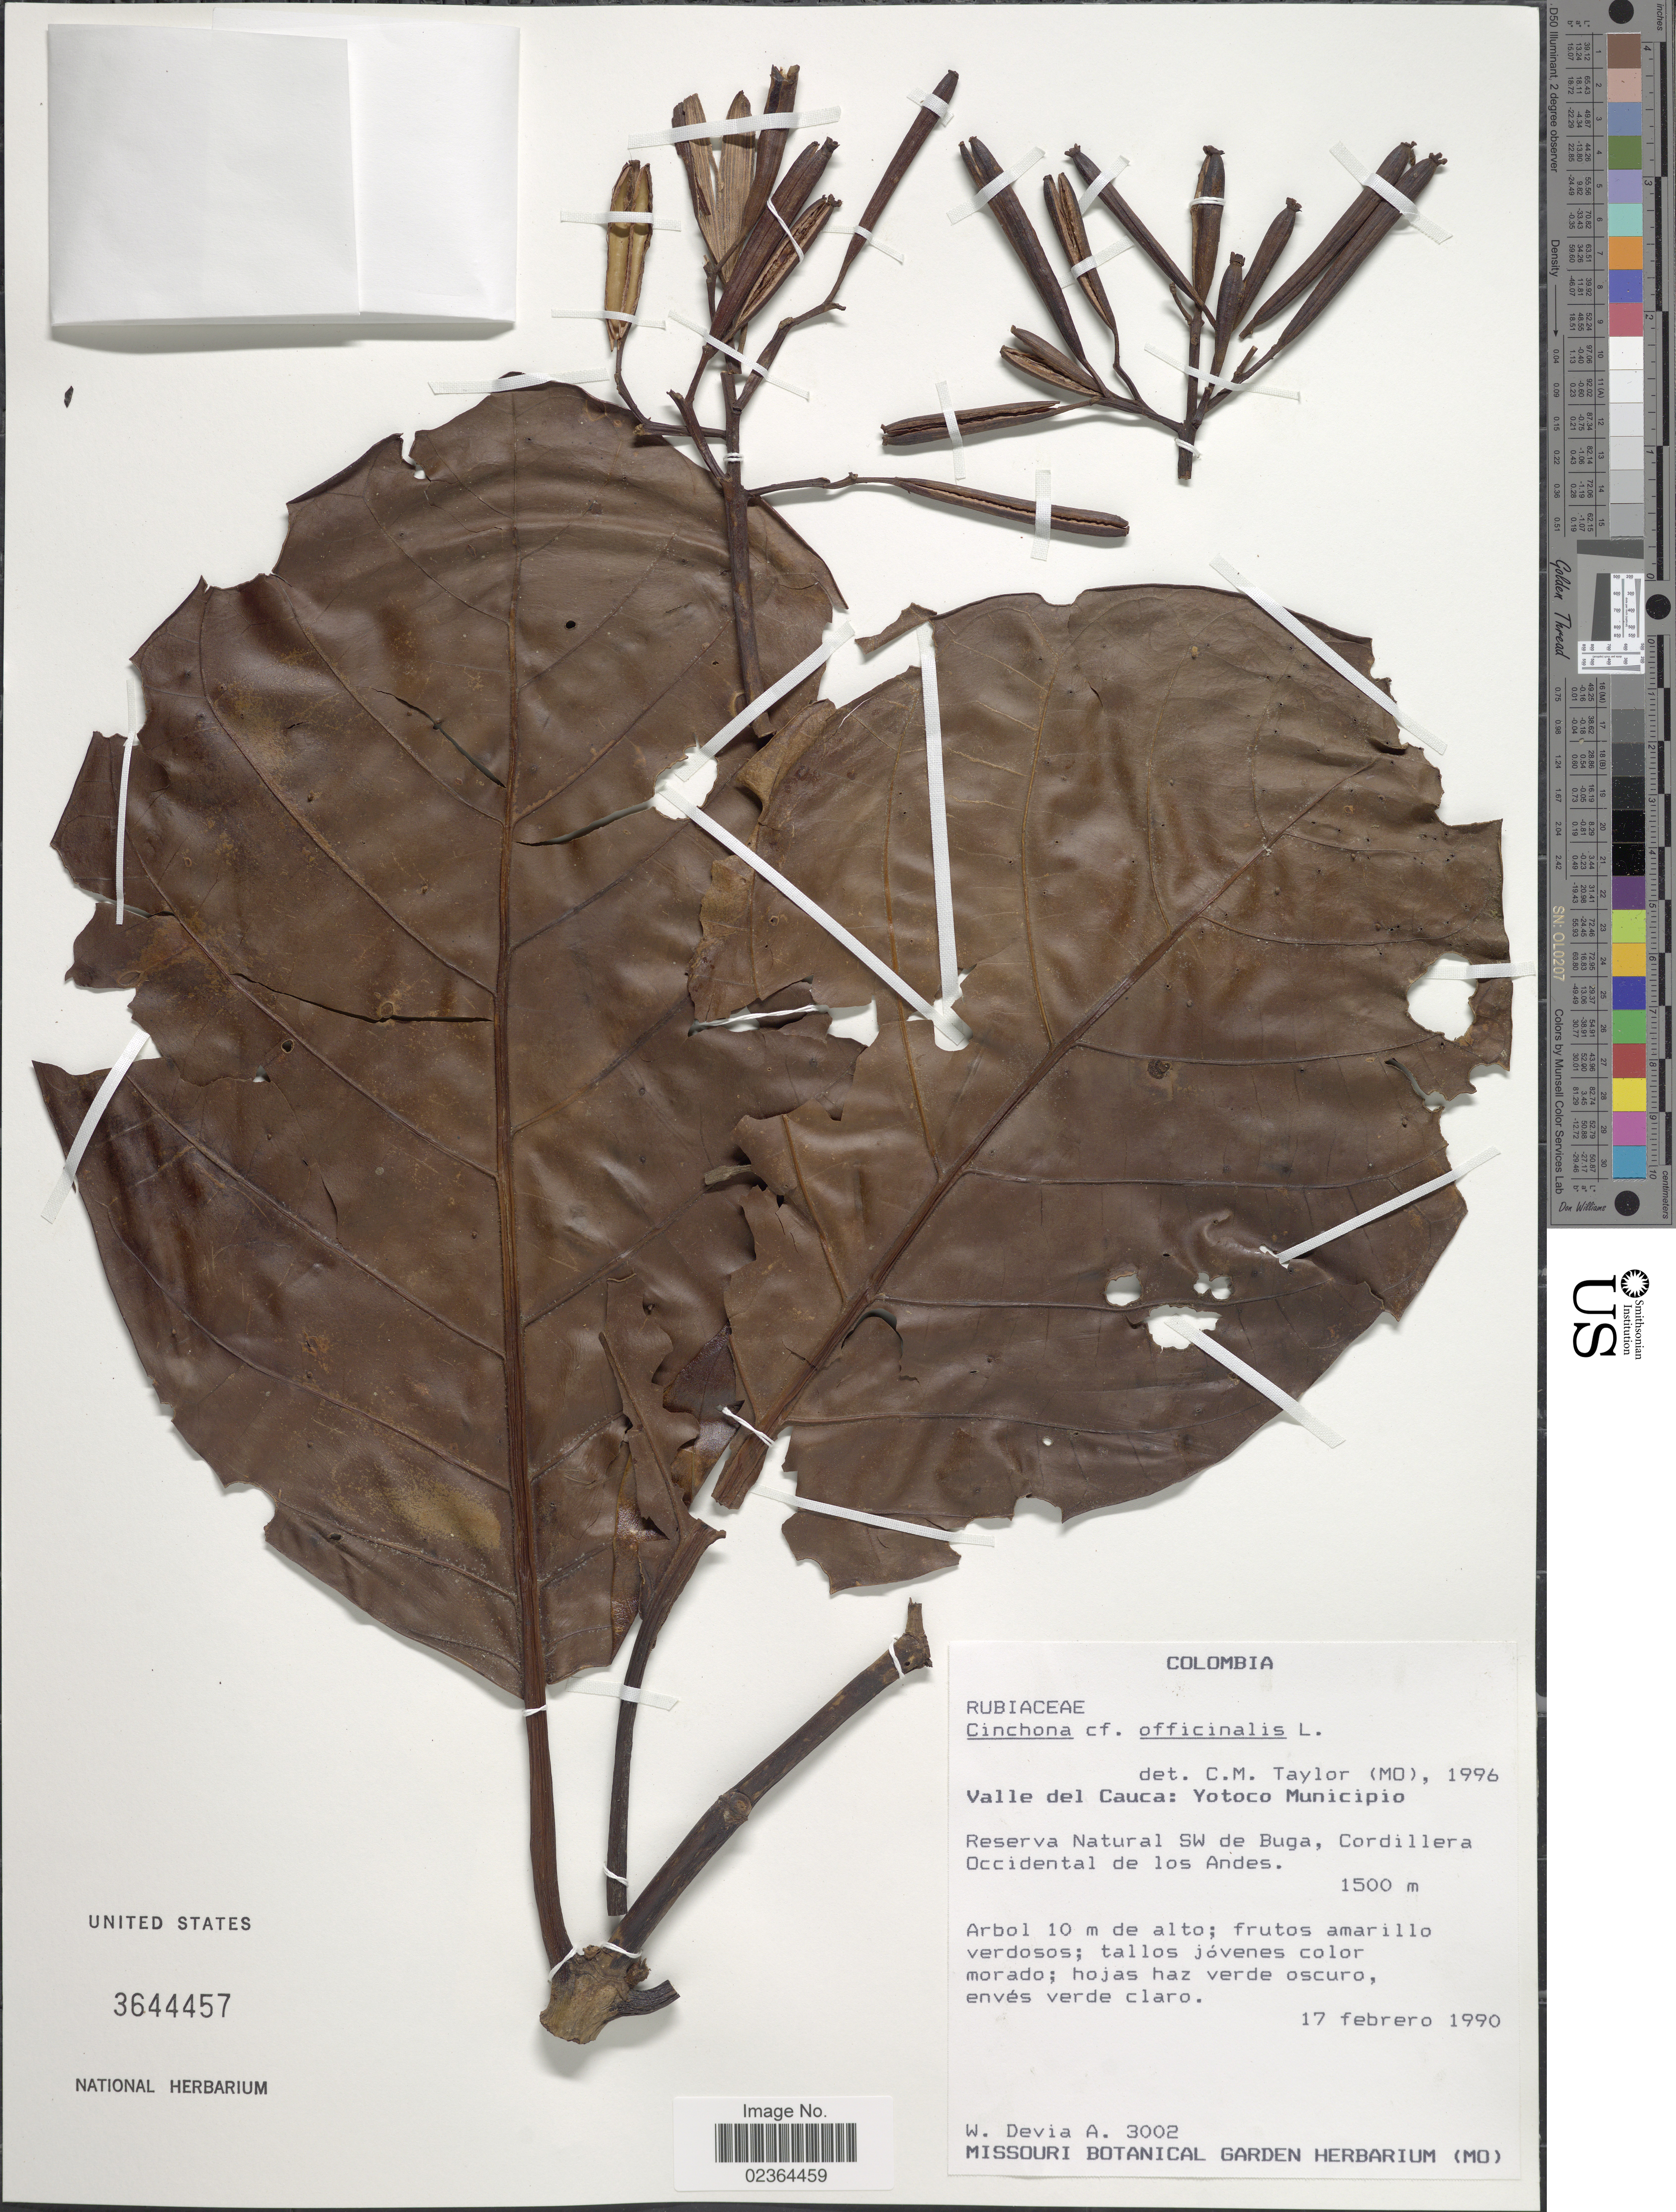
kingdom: Plantae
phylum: Tracheophyta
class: Magnoliopsida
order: Gentianales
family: Rubiaceae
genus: Cinchona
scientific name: Cinchona officinalis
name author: L.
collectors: W. Devia A.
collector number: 3002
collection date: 1990-02-17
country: Colombia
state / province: Valle del Cauca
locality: Valle de Cauca: Yotoco Municipio, Reserva Natural SW de Buga, Cordillera Occidental de los Andes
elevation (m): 1500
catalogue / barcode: US 3644457